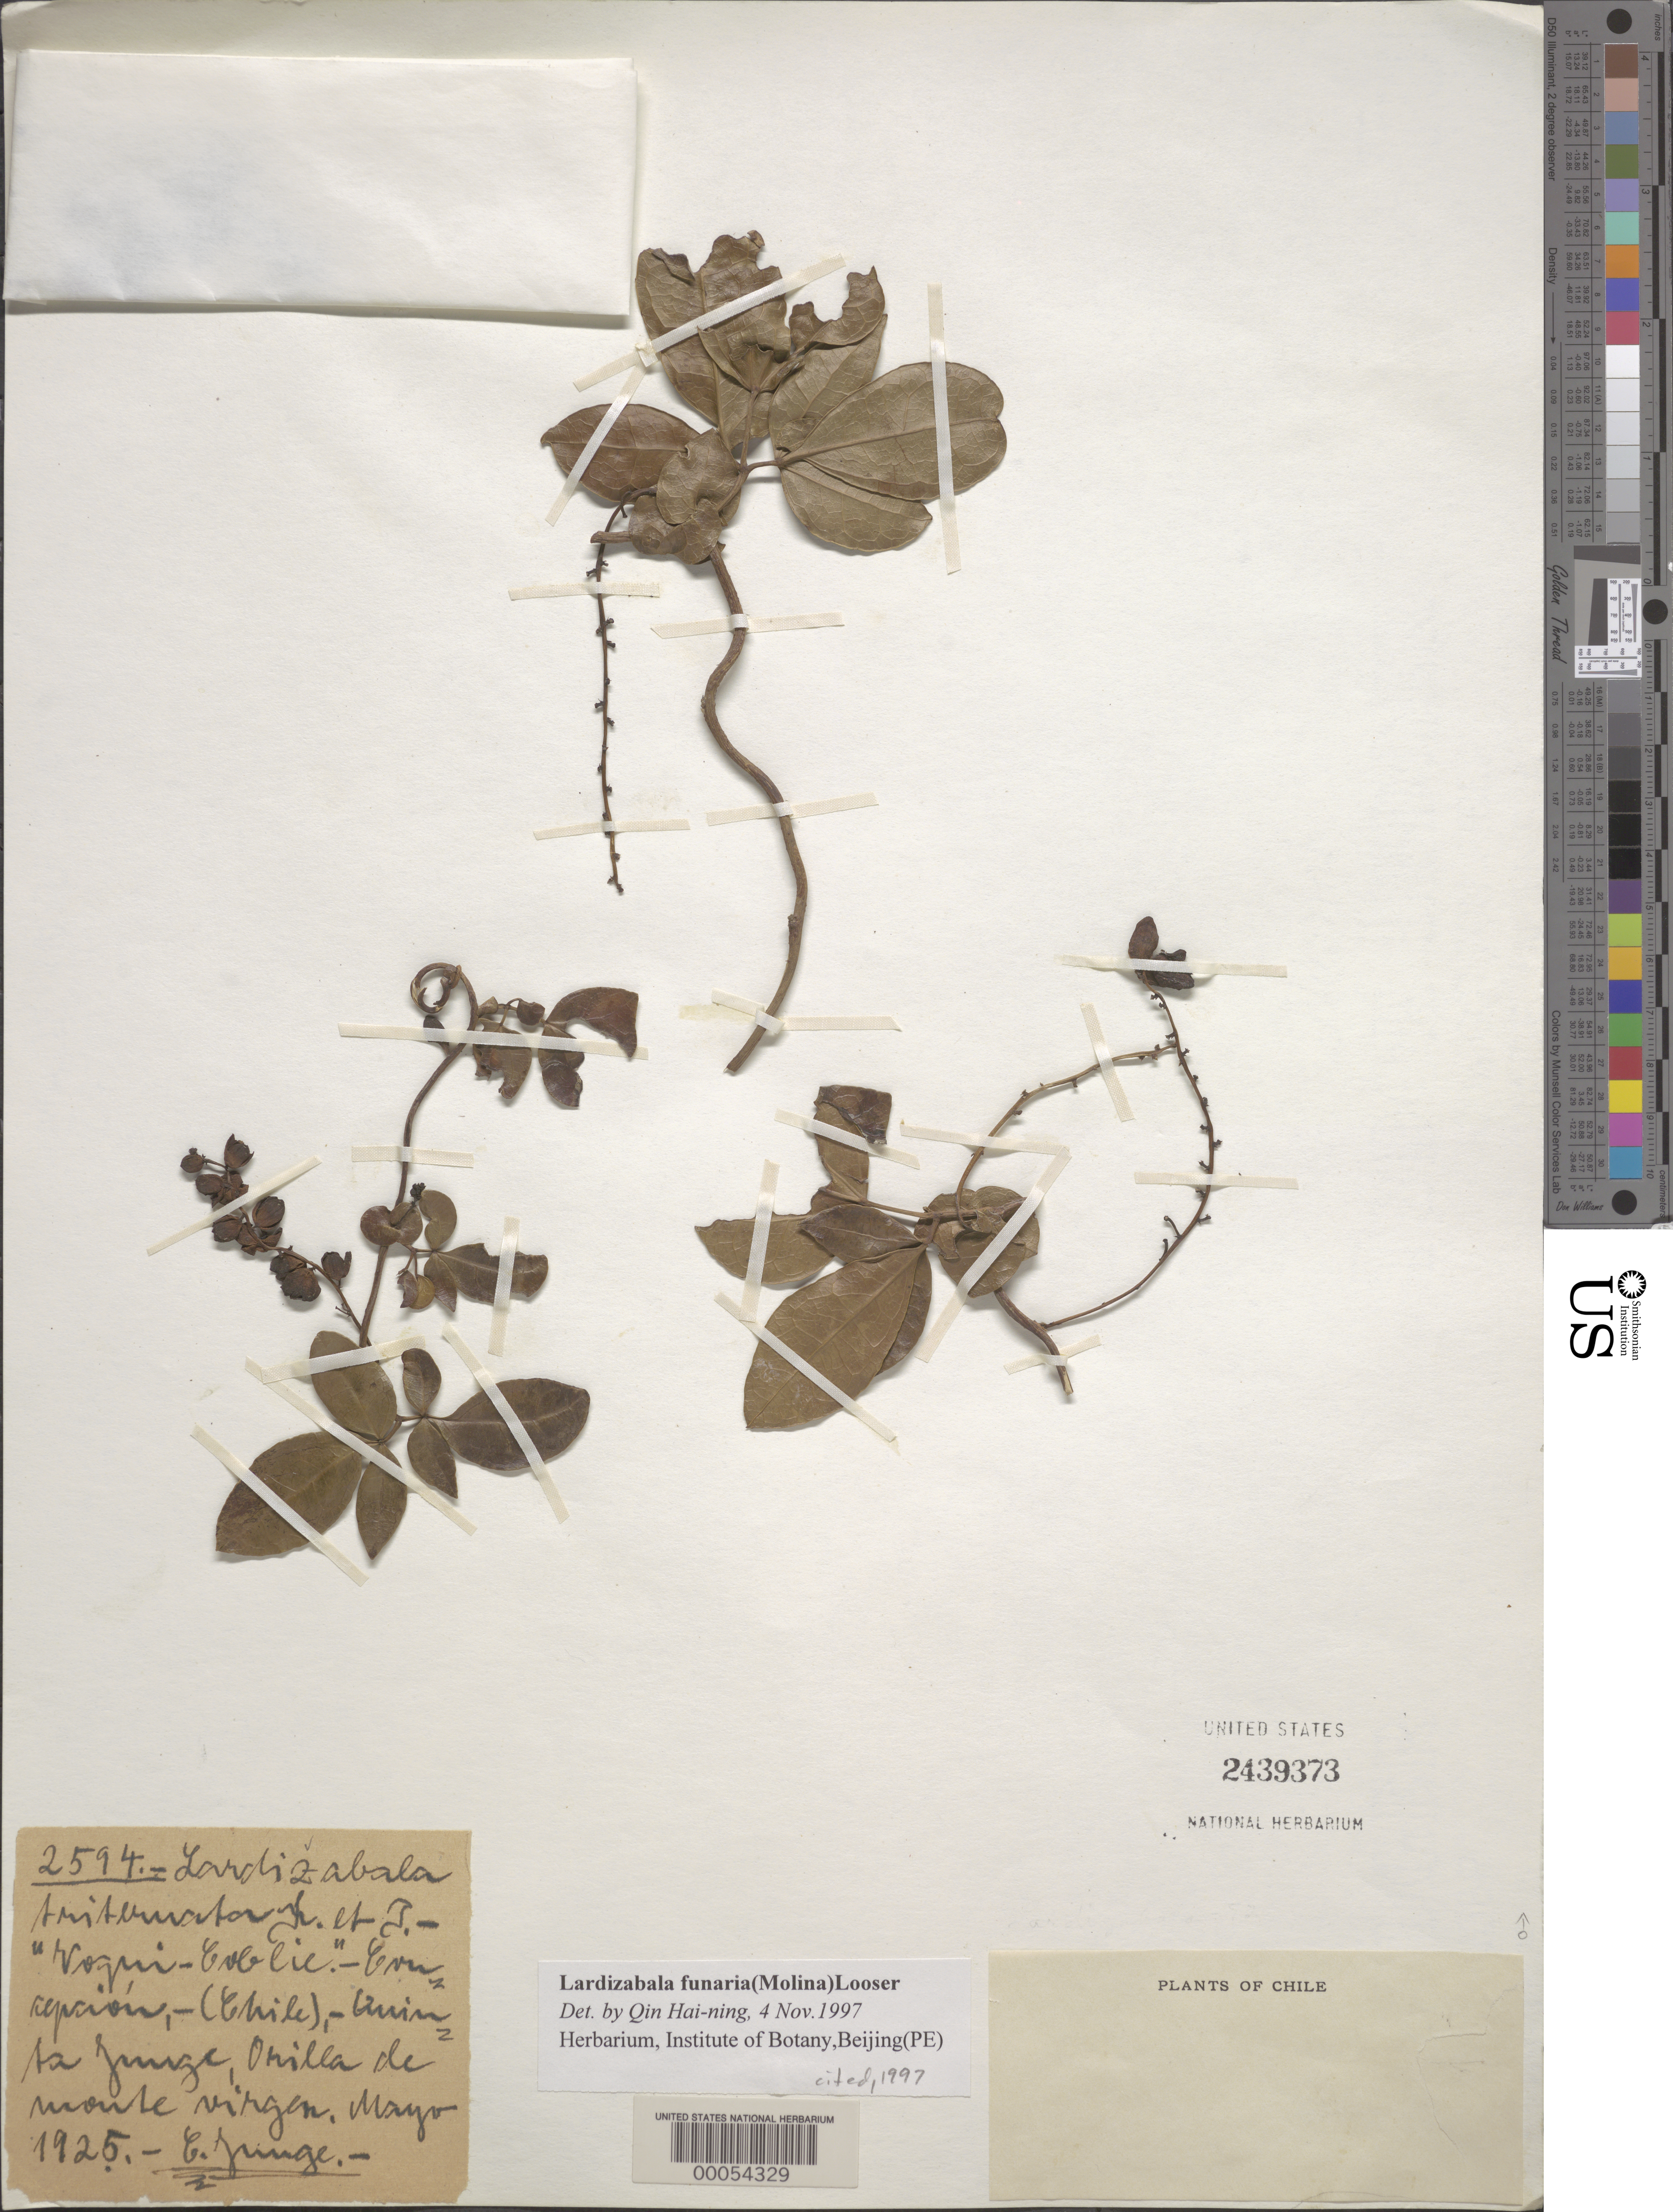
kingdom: Plantae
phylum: Tracheophyta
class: Magnoliopsida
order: Ranunculales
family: Lardizabalaceae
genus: Lardizabala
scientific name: Lardizabala funaria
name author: (Molina) Looser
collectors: C. Junge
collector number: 2594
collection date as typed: May 1925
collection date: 1925-05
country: Chile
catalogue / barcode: US 2439373